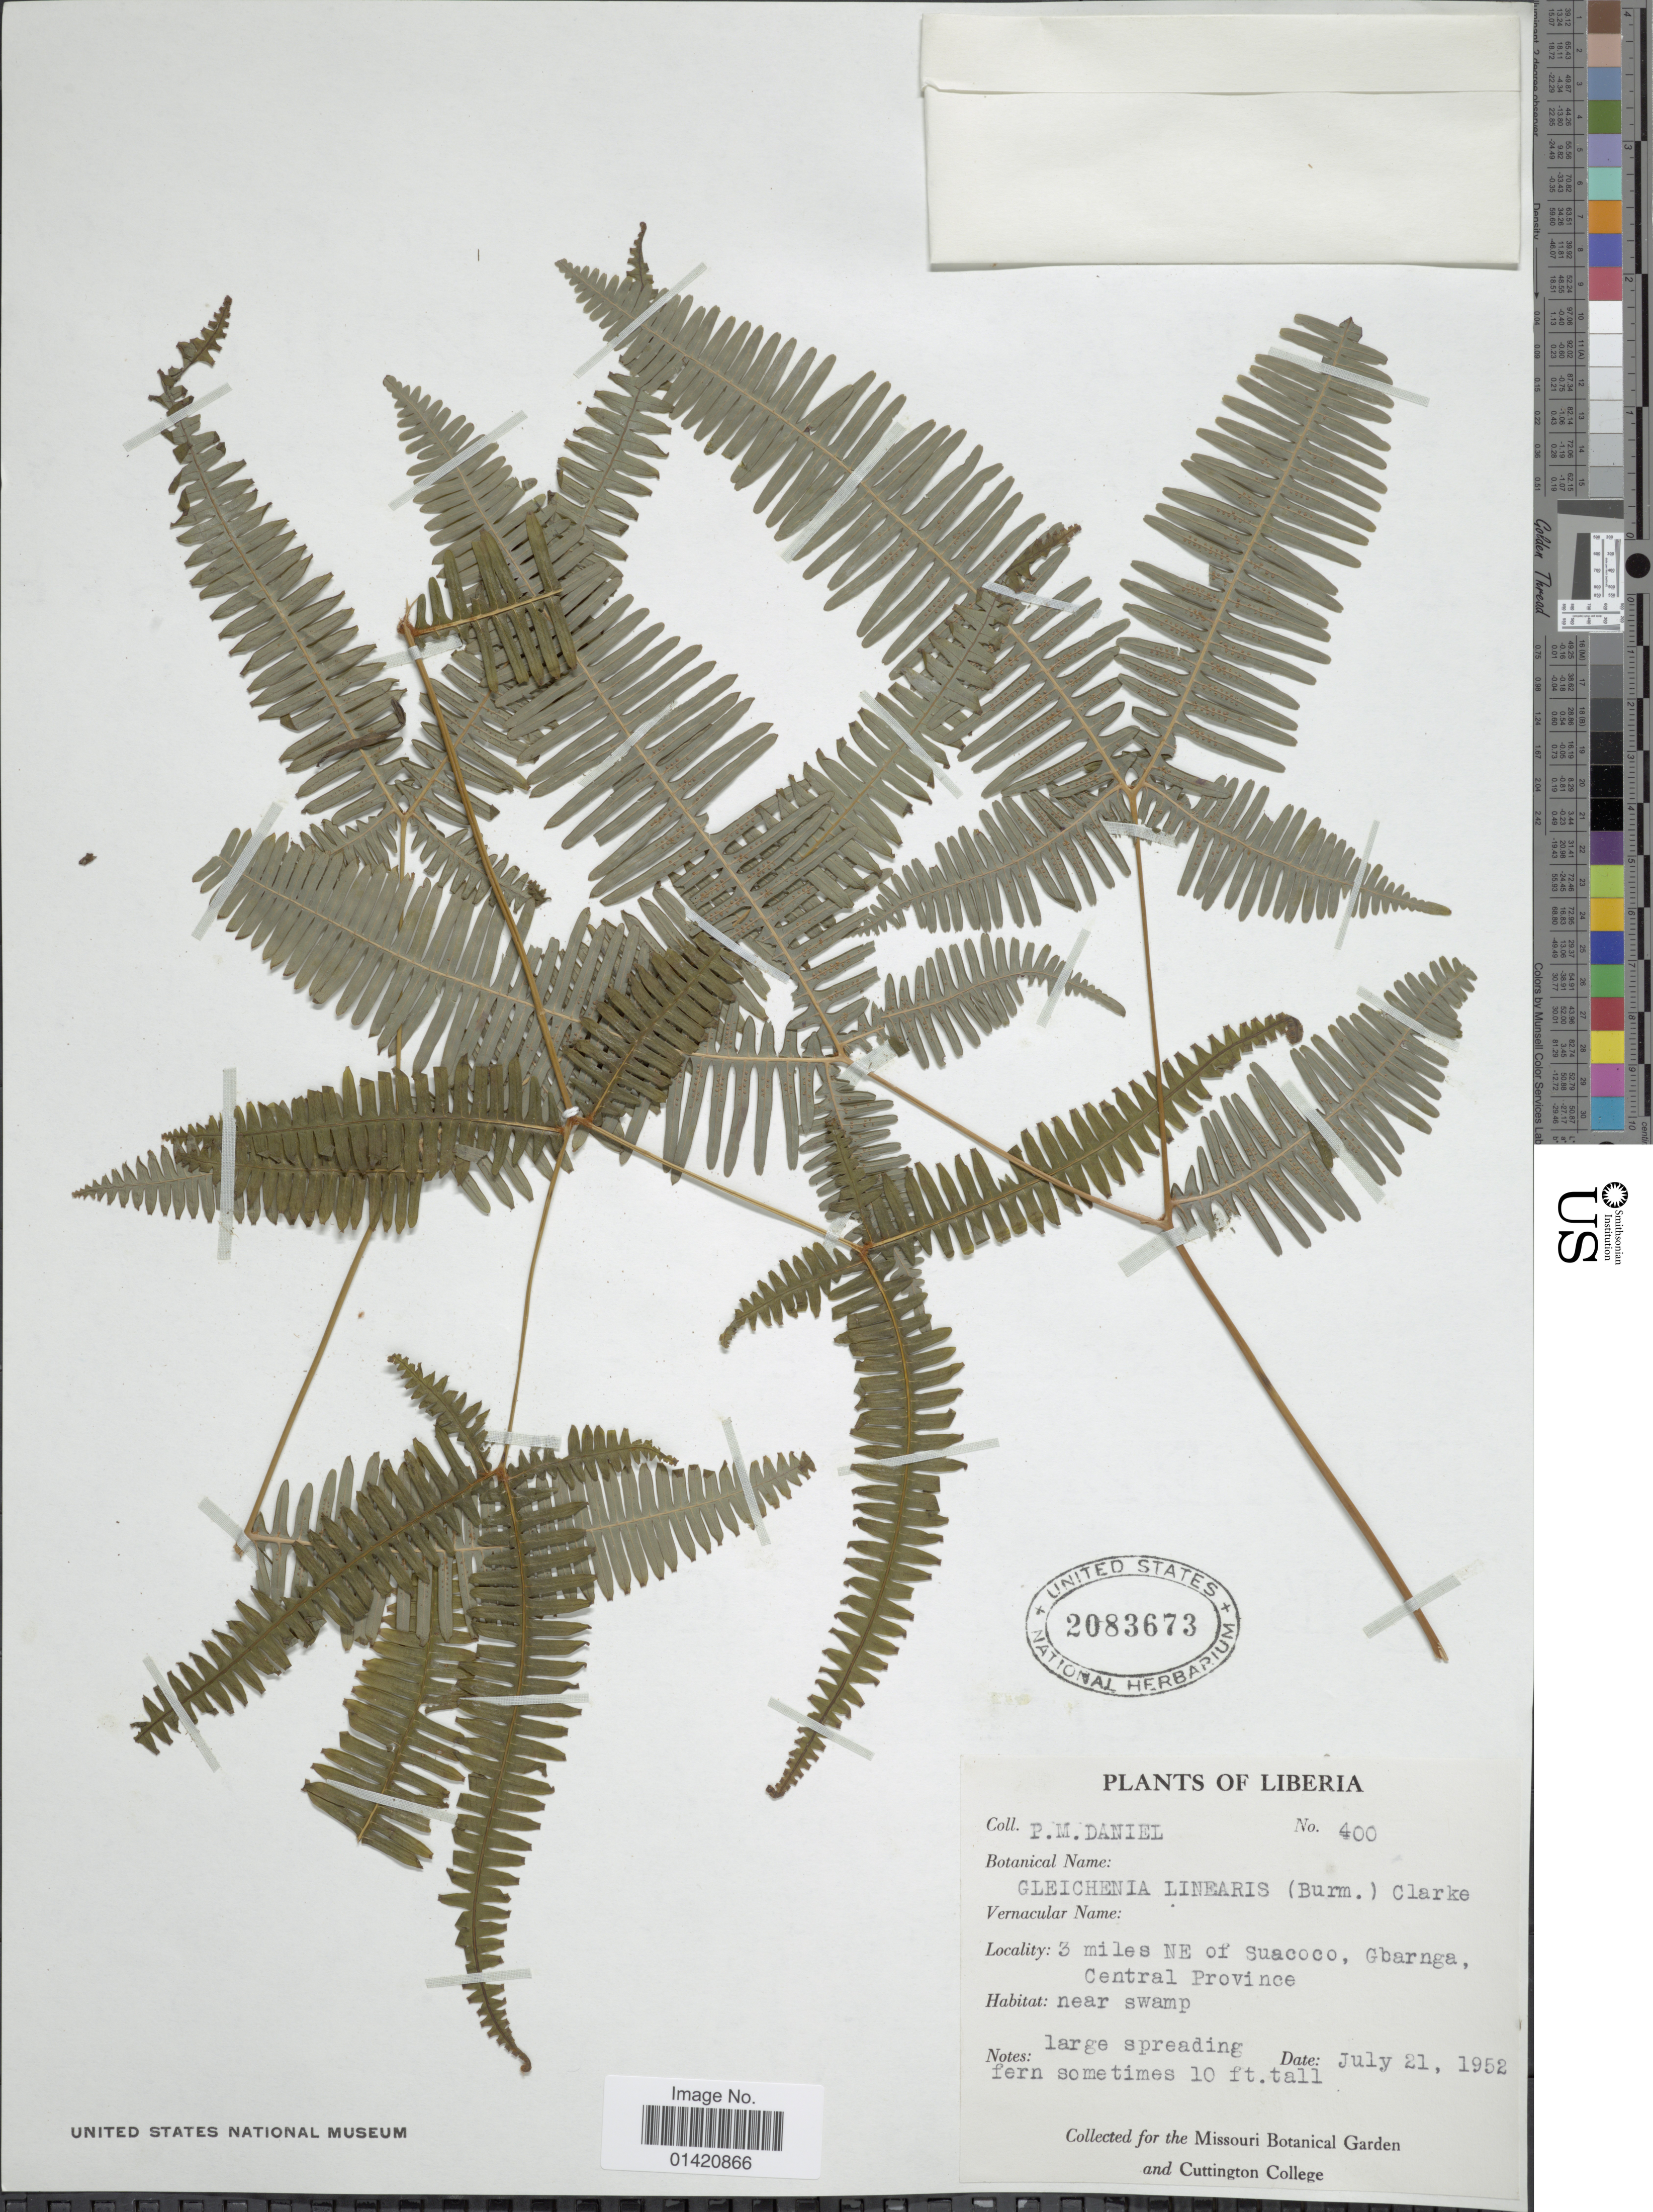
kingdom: Plantae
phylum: Tracheophyta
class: Polypodiopsida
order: Gleicheniales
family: Gleicheniaceae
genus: Dicranopteris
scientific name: Dicranopteris linearis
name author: (Burm. f.) Underw.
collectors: P. Daniel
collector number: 400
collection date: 1952-07-21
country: Liberia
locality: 3 miles NE of Suacoco, Gbarnga, Central Province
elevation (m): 3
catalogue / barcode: US 2083673